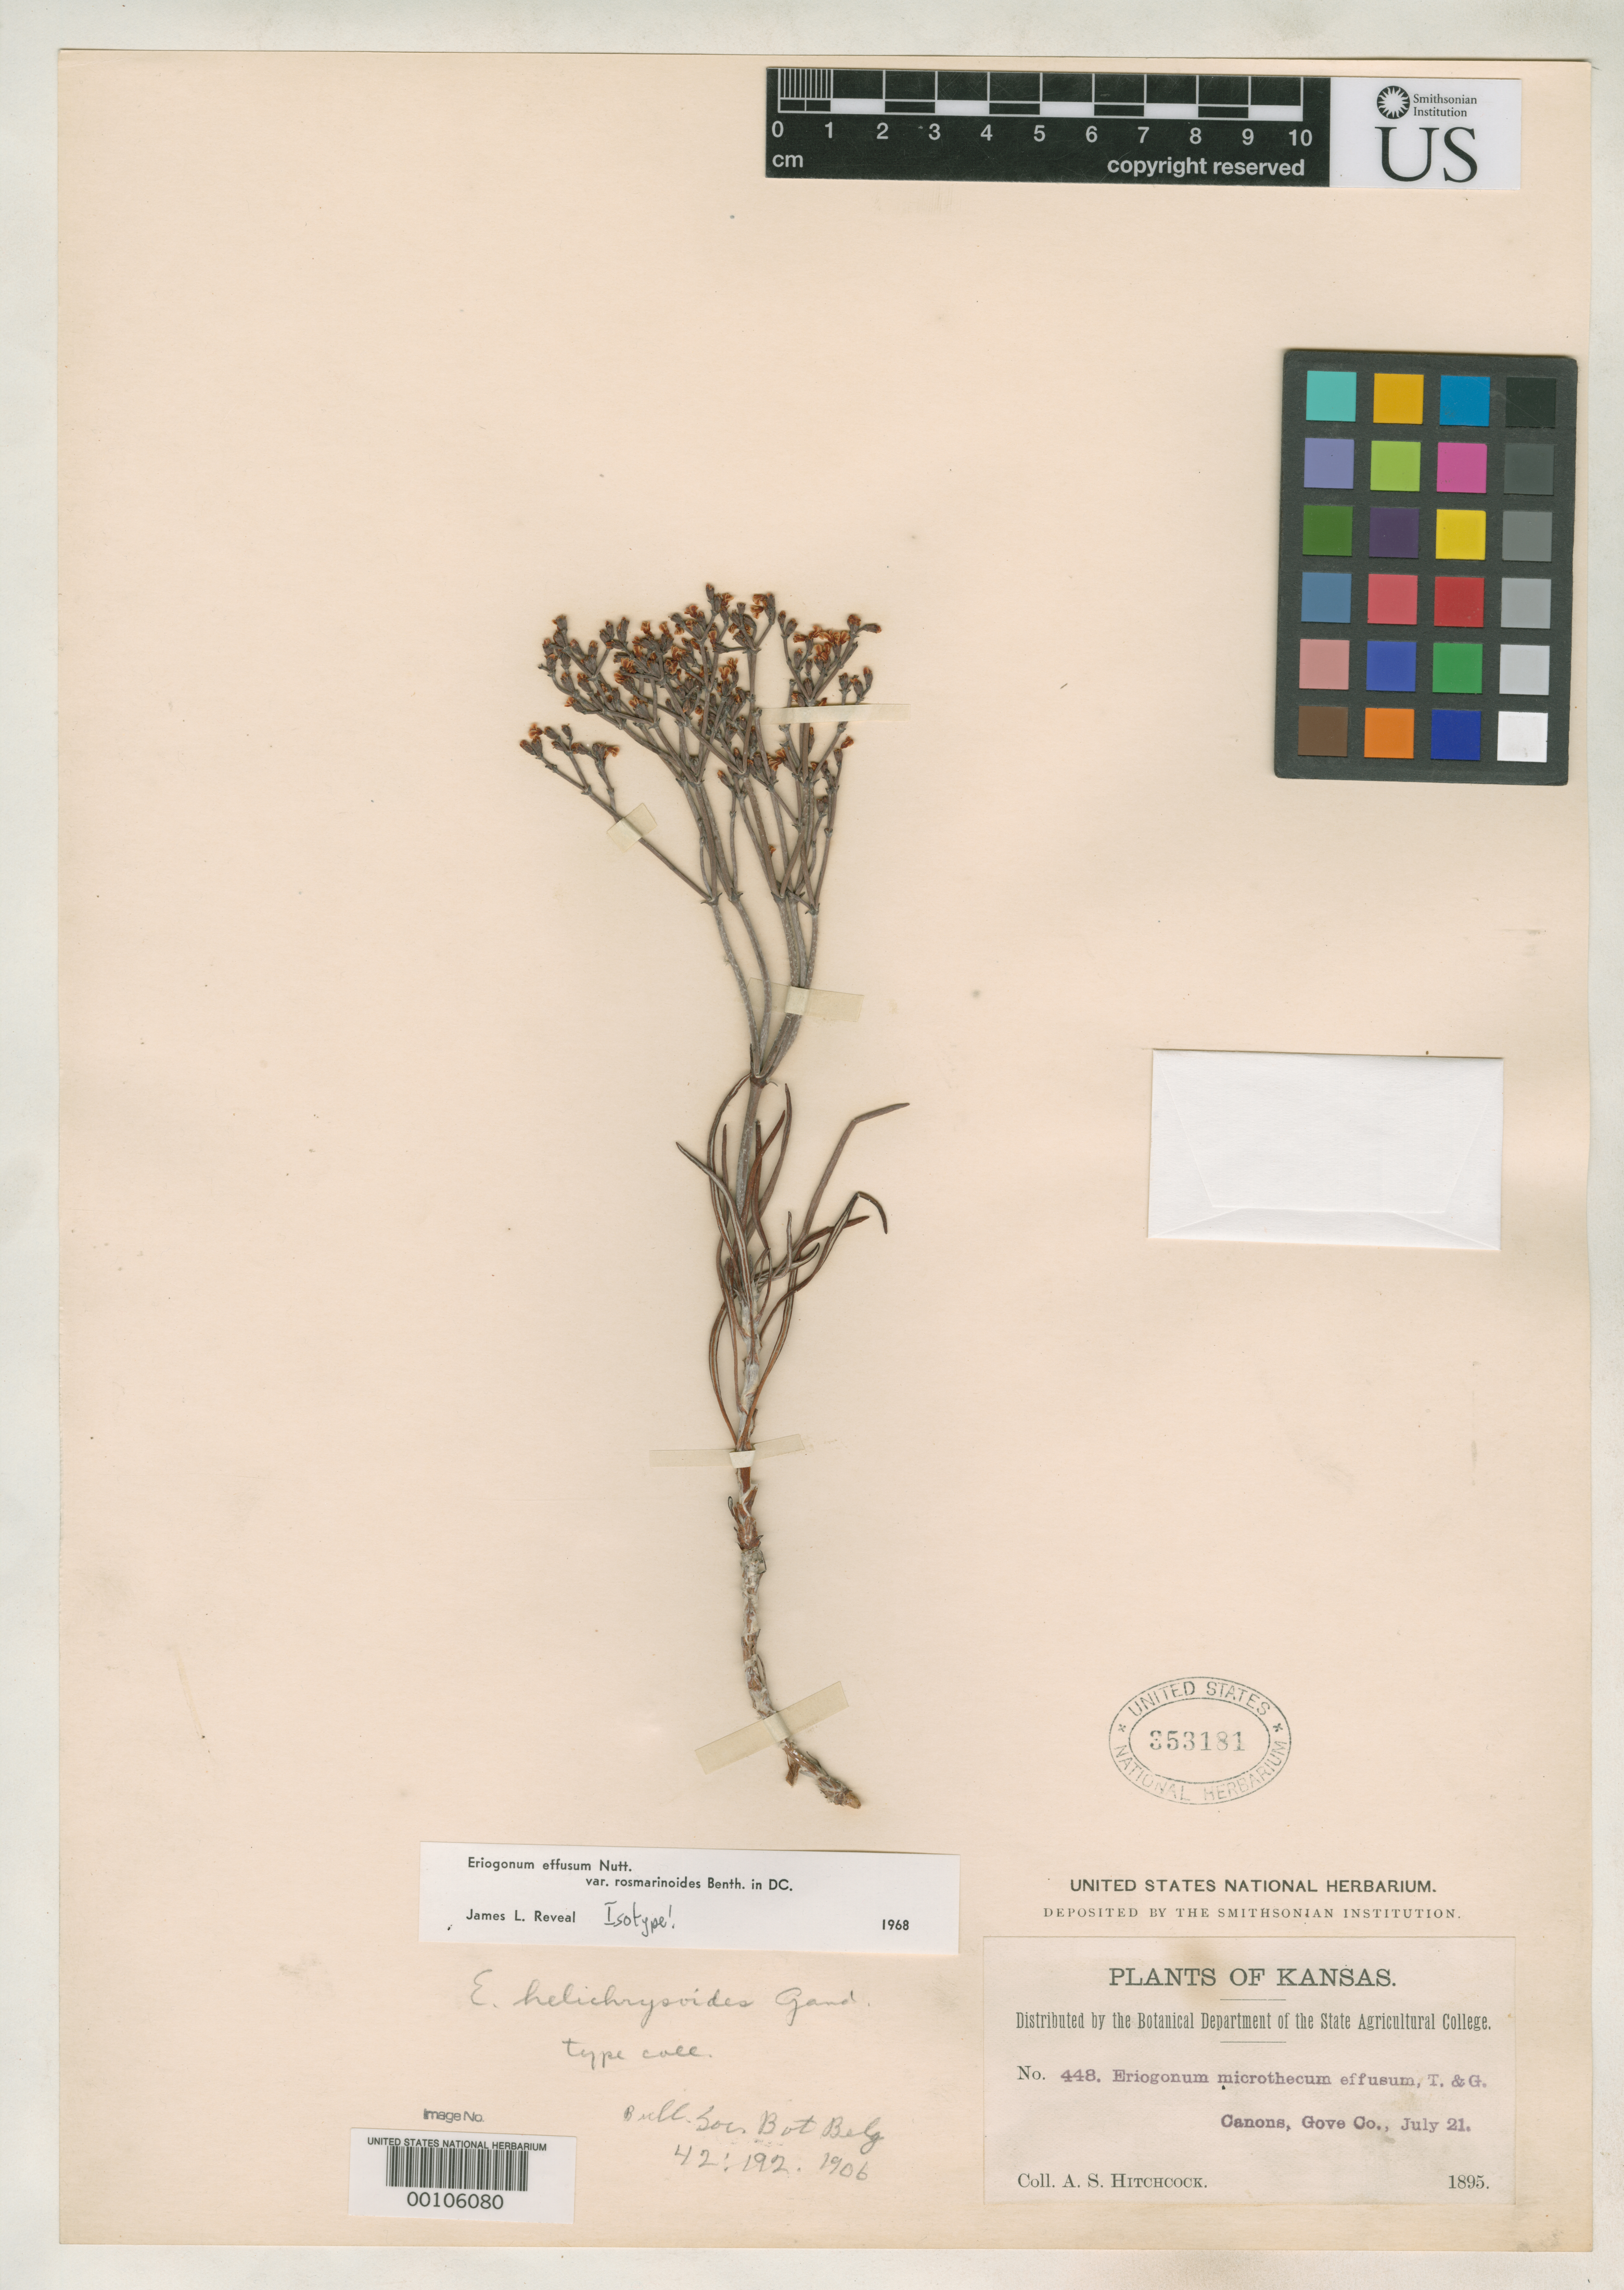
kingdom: Plantae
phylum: Tracheophyta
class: Magnoliopsida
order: Caryophyllales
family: Polygonaceae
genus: Eriogonum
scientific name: Eriogonum helichrysoides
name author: Gand.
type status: Isotype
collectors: A. S. Hitchcock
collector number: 448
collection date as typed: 21 Jul 1895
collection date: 1895-07-21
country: United States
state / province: Kansas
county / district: Gove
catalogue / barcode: US 353181